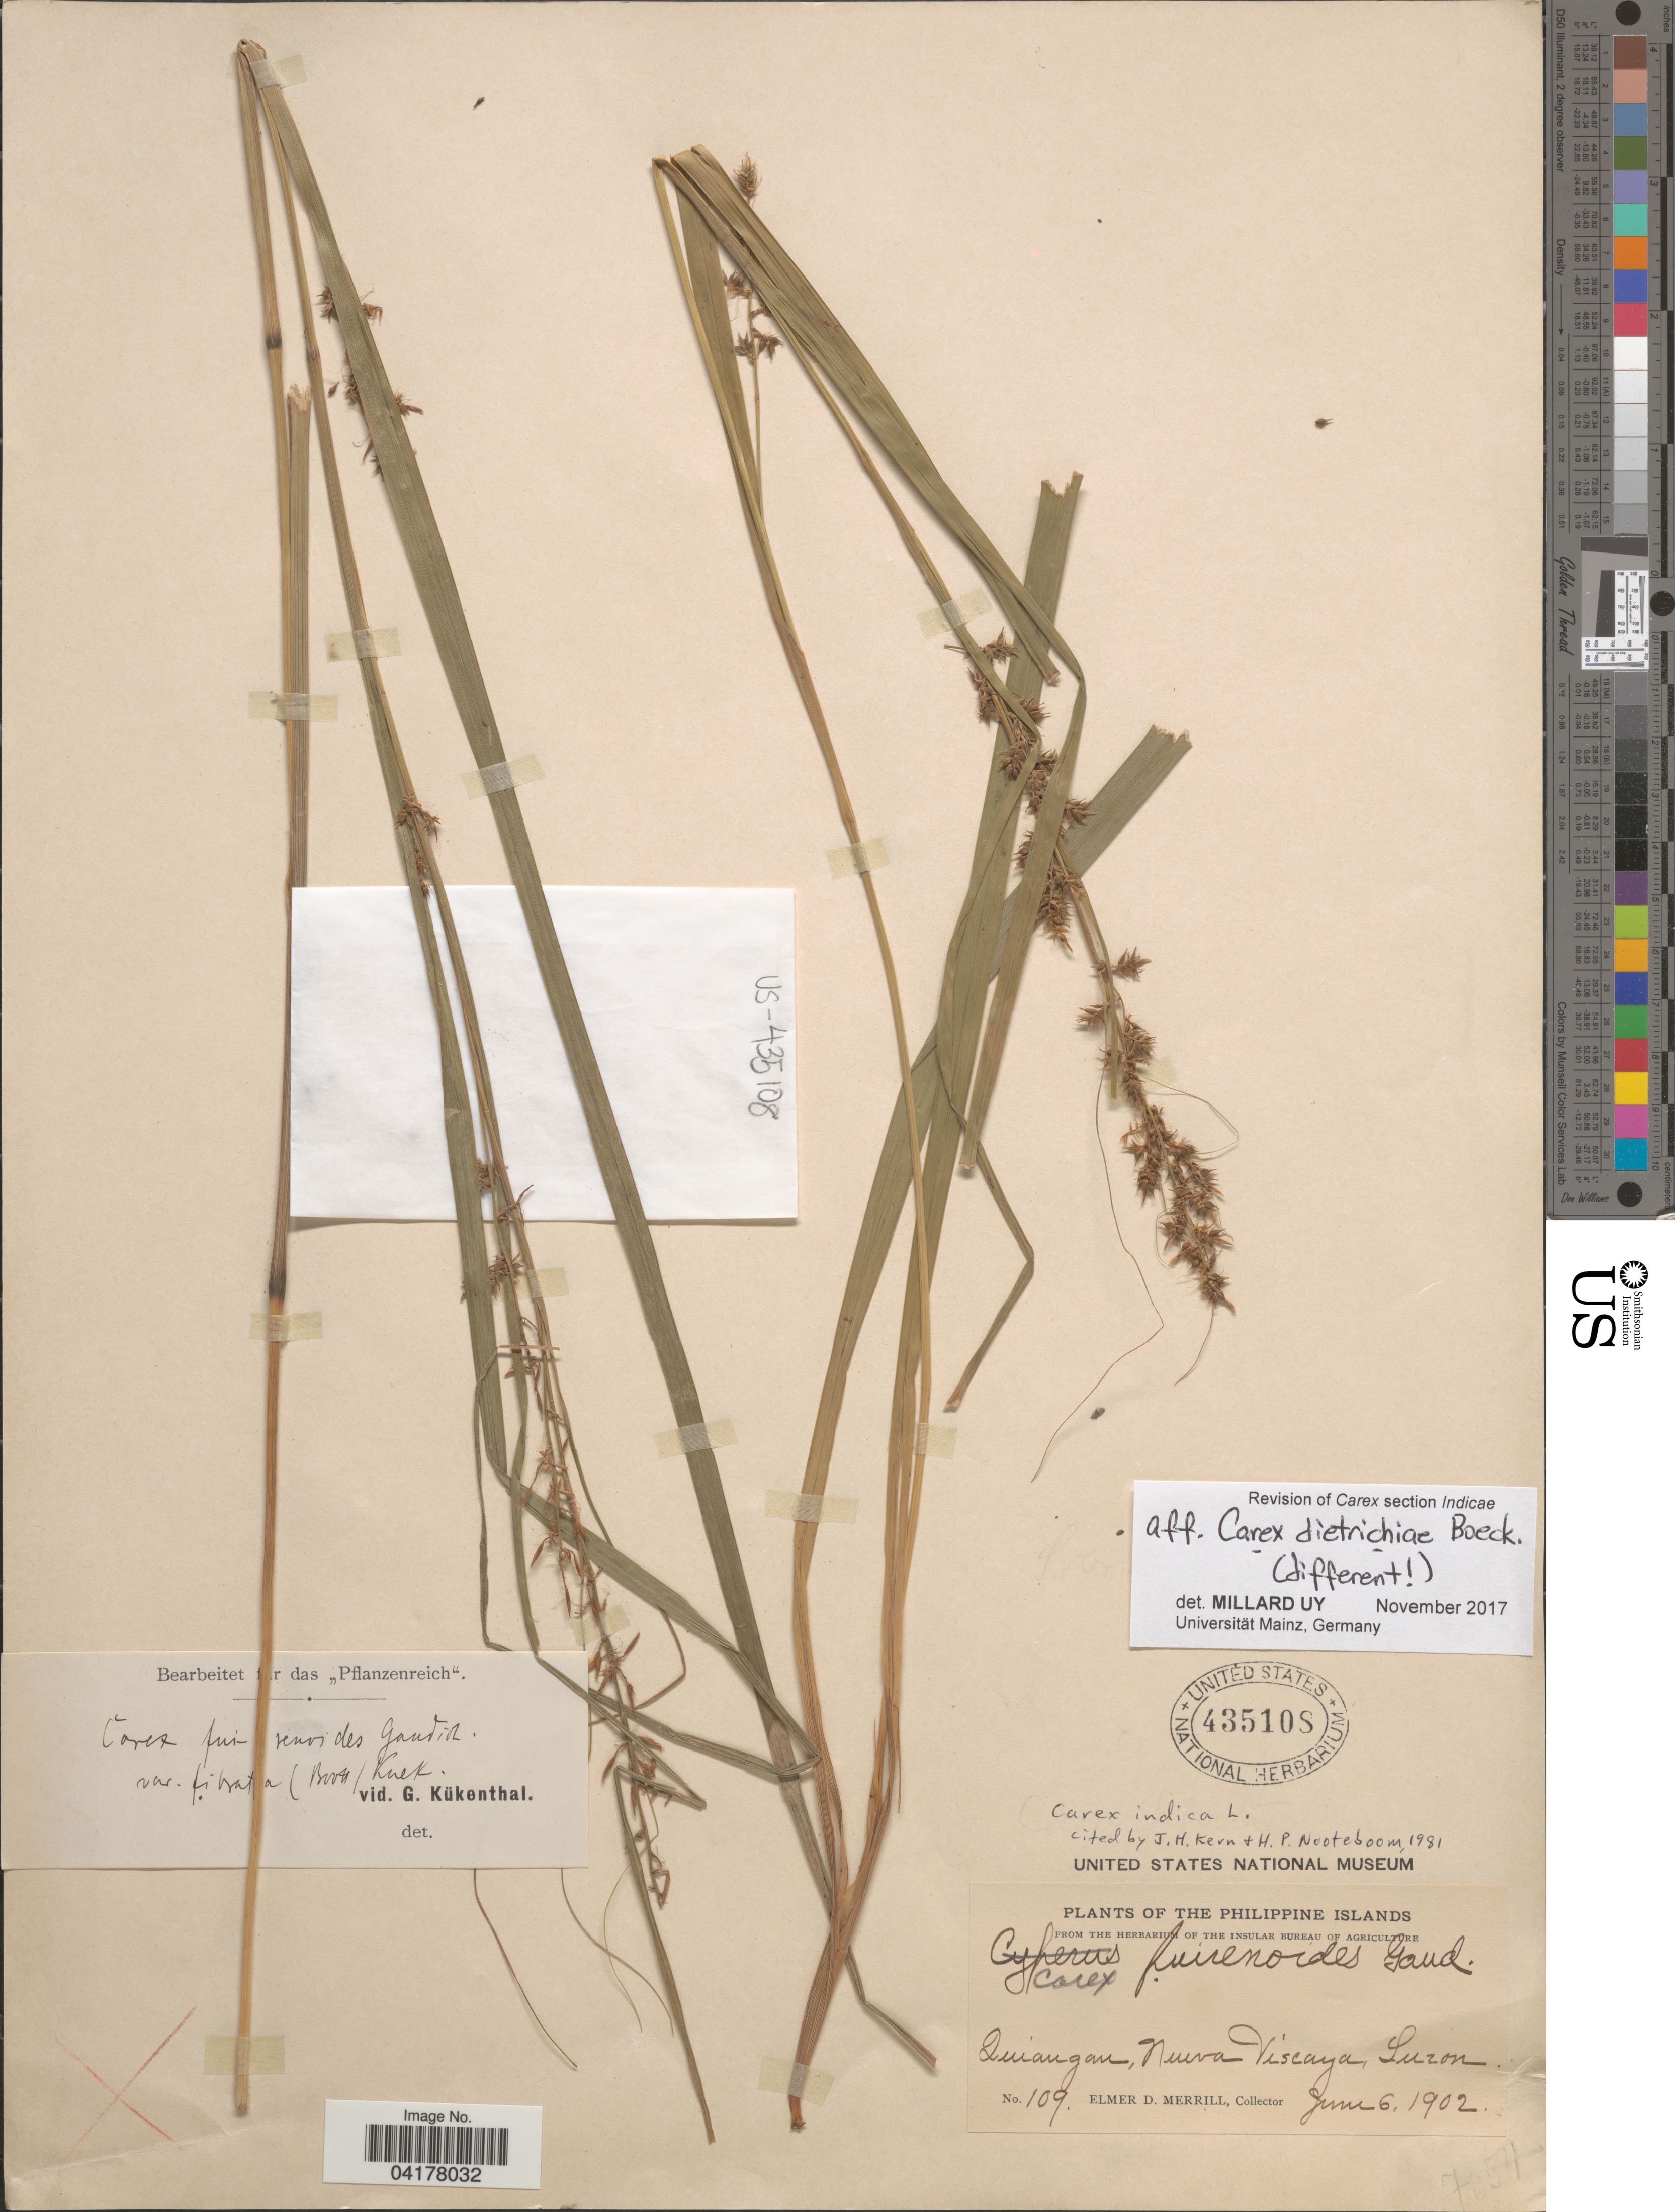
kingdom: Plantae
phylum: Tracheophyta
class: Liliopsida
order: Poales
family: Cyperaceae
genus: Carex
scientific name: Carex dietrichiae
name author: Boeckeler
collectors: E. D. Merrill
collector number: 109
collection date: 1902-06-06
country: Philippines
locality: The Philippine Islands. Quiangan, Nueva Viscaya, Luzon.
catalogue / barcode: US 435108